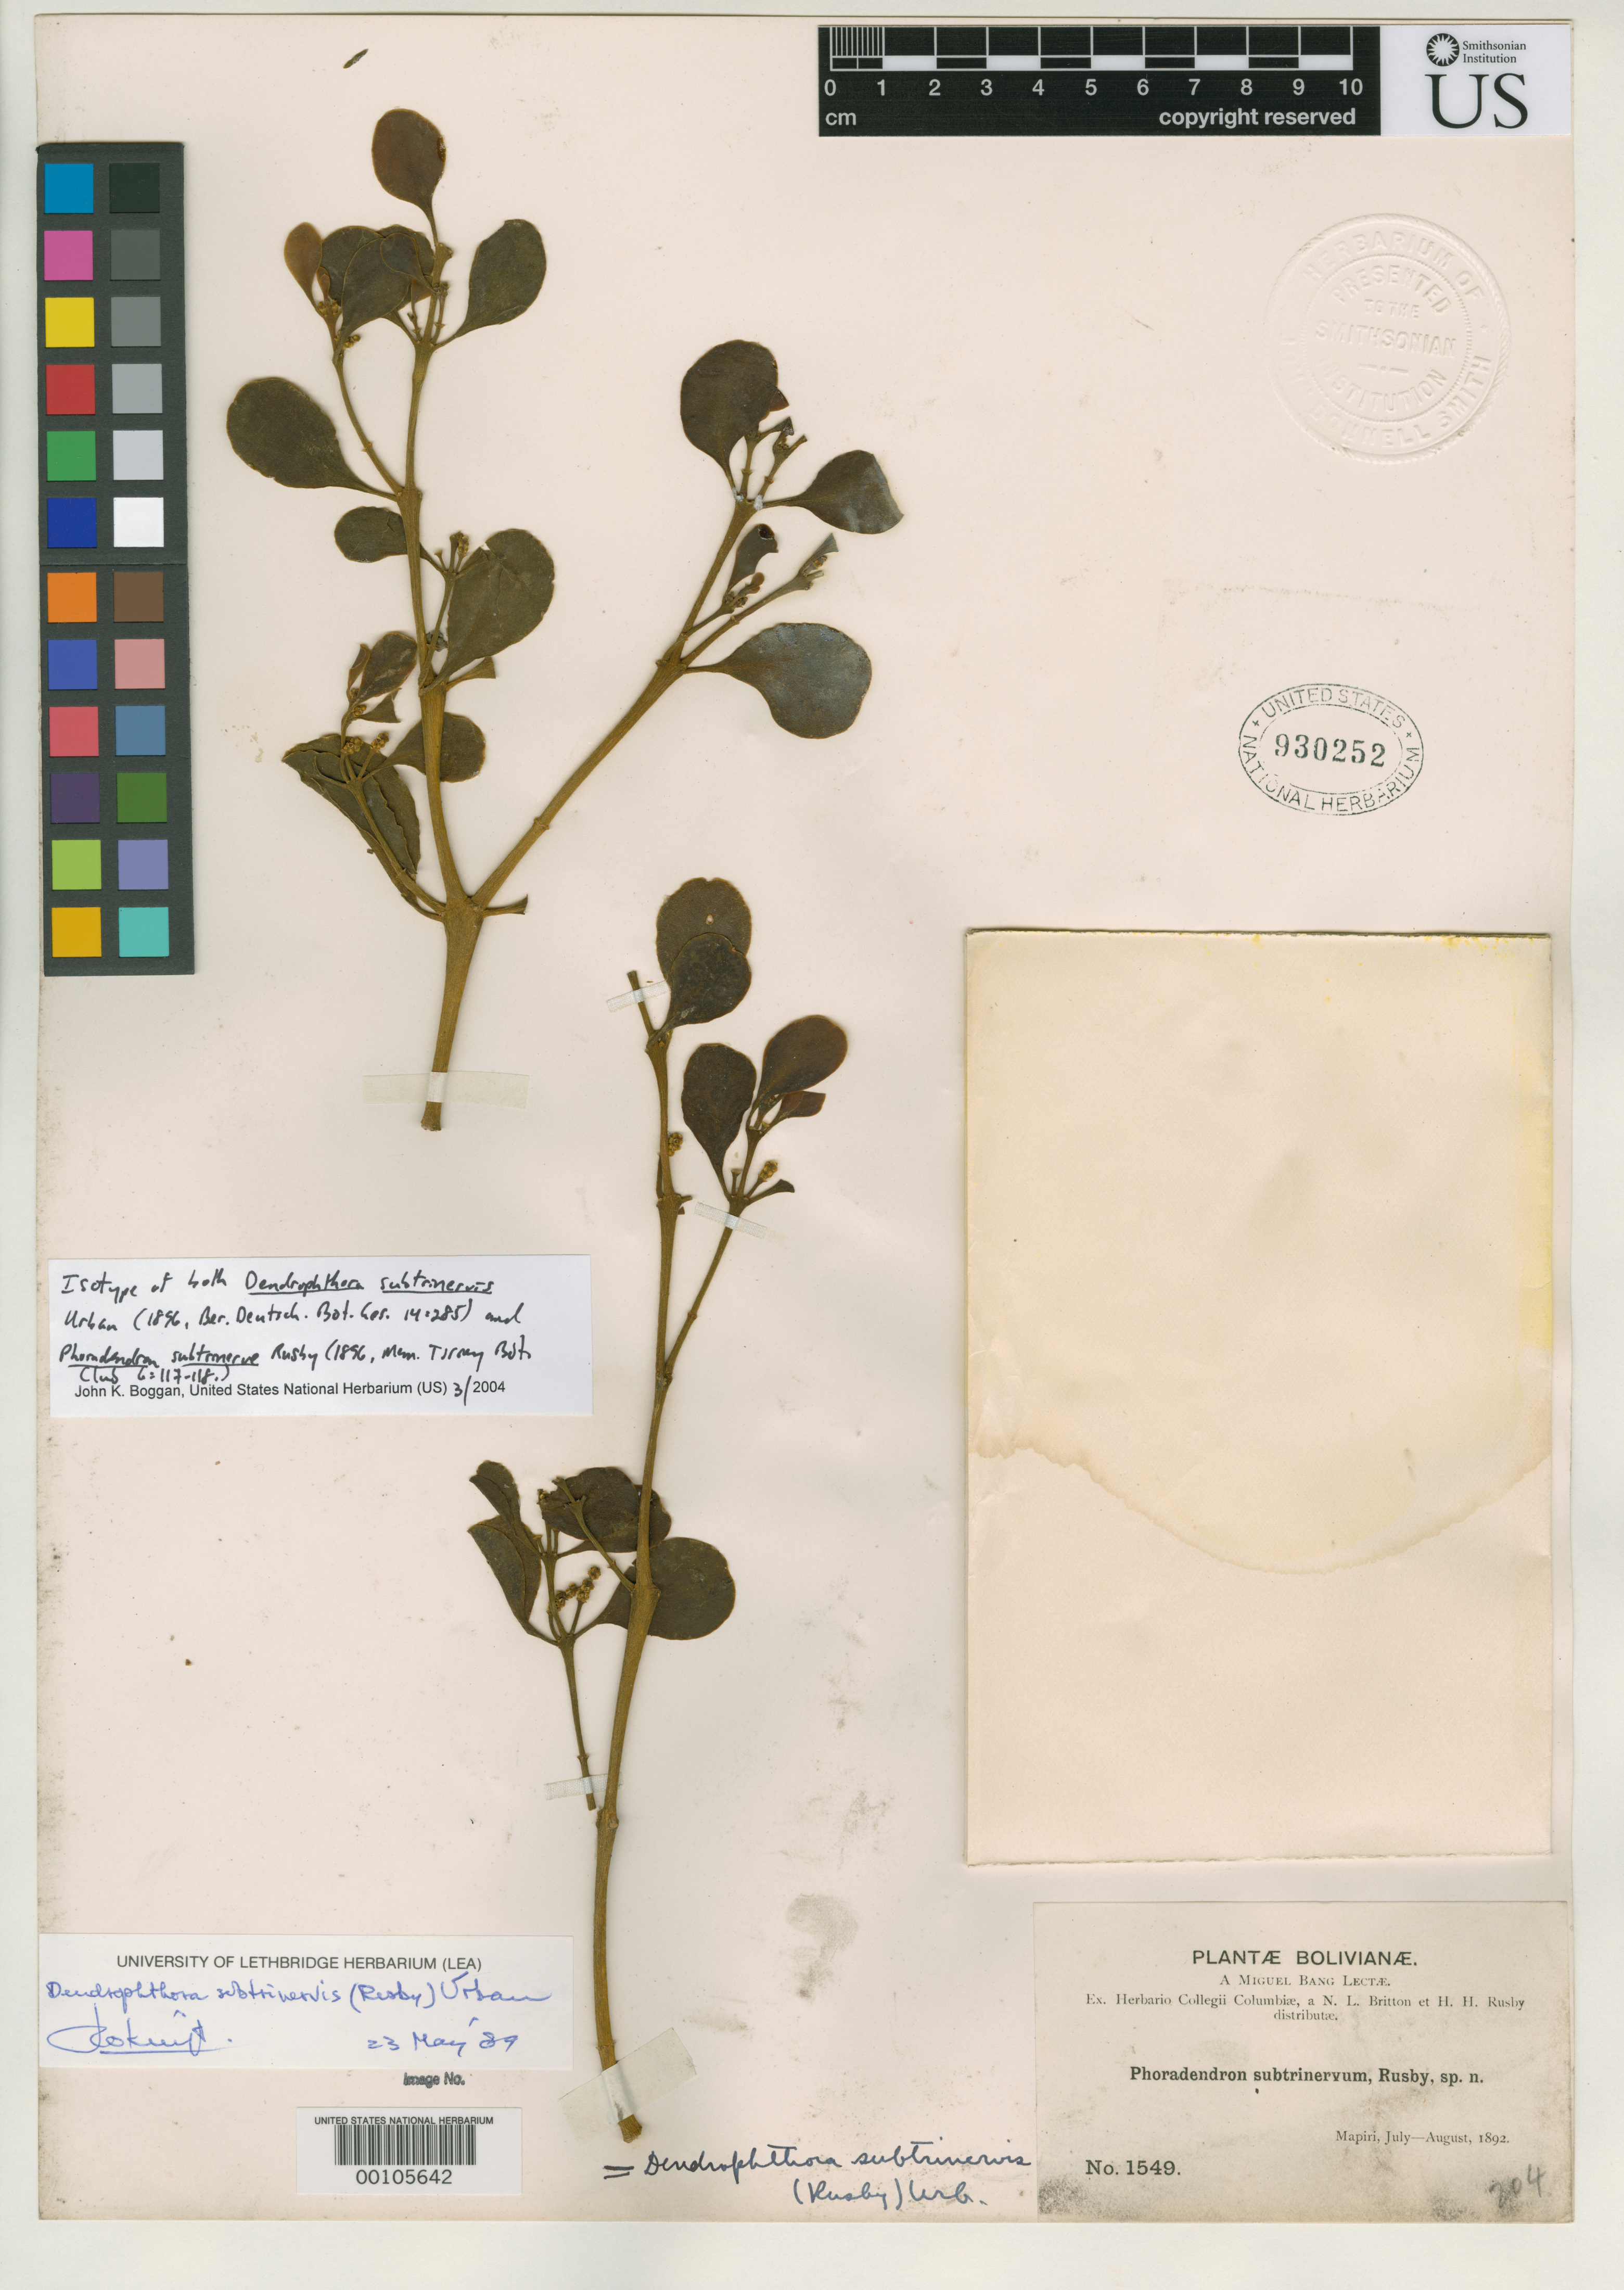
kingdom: Plantae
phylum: Tracheophyta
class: Magnoliopsida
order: Santalales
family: Viscaceae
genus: Phoradendron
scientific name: Phoradendron subtrinerve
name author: Rusby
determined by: Kuijt, Job, (CANADA)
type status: Isotype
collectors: M. Bang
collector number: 1549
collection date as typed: Jul 1892 to -- Aug 1892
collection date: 1892-07/1892-08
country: Bolivia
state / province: La Paz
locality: Mapiri.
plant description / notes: Cited 1961 by Kuijt, Wentia 6: 107-108.; Also an isotype of Dendrophthora subtrinervis Urban.; Cited 1961 by Kuijt, Wentia 6: 107-108.; Also an isotype of Phoradendron subtrinerve Rusby.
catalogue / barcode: US 930252